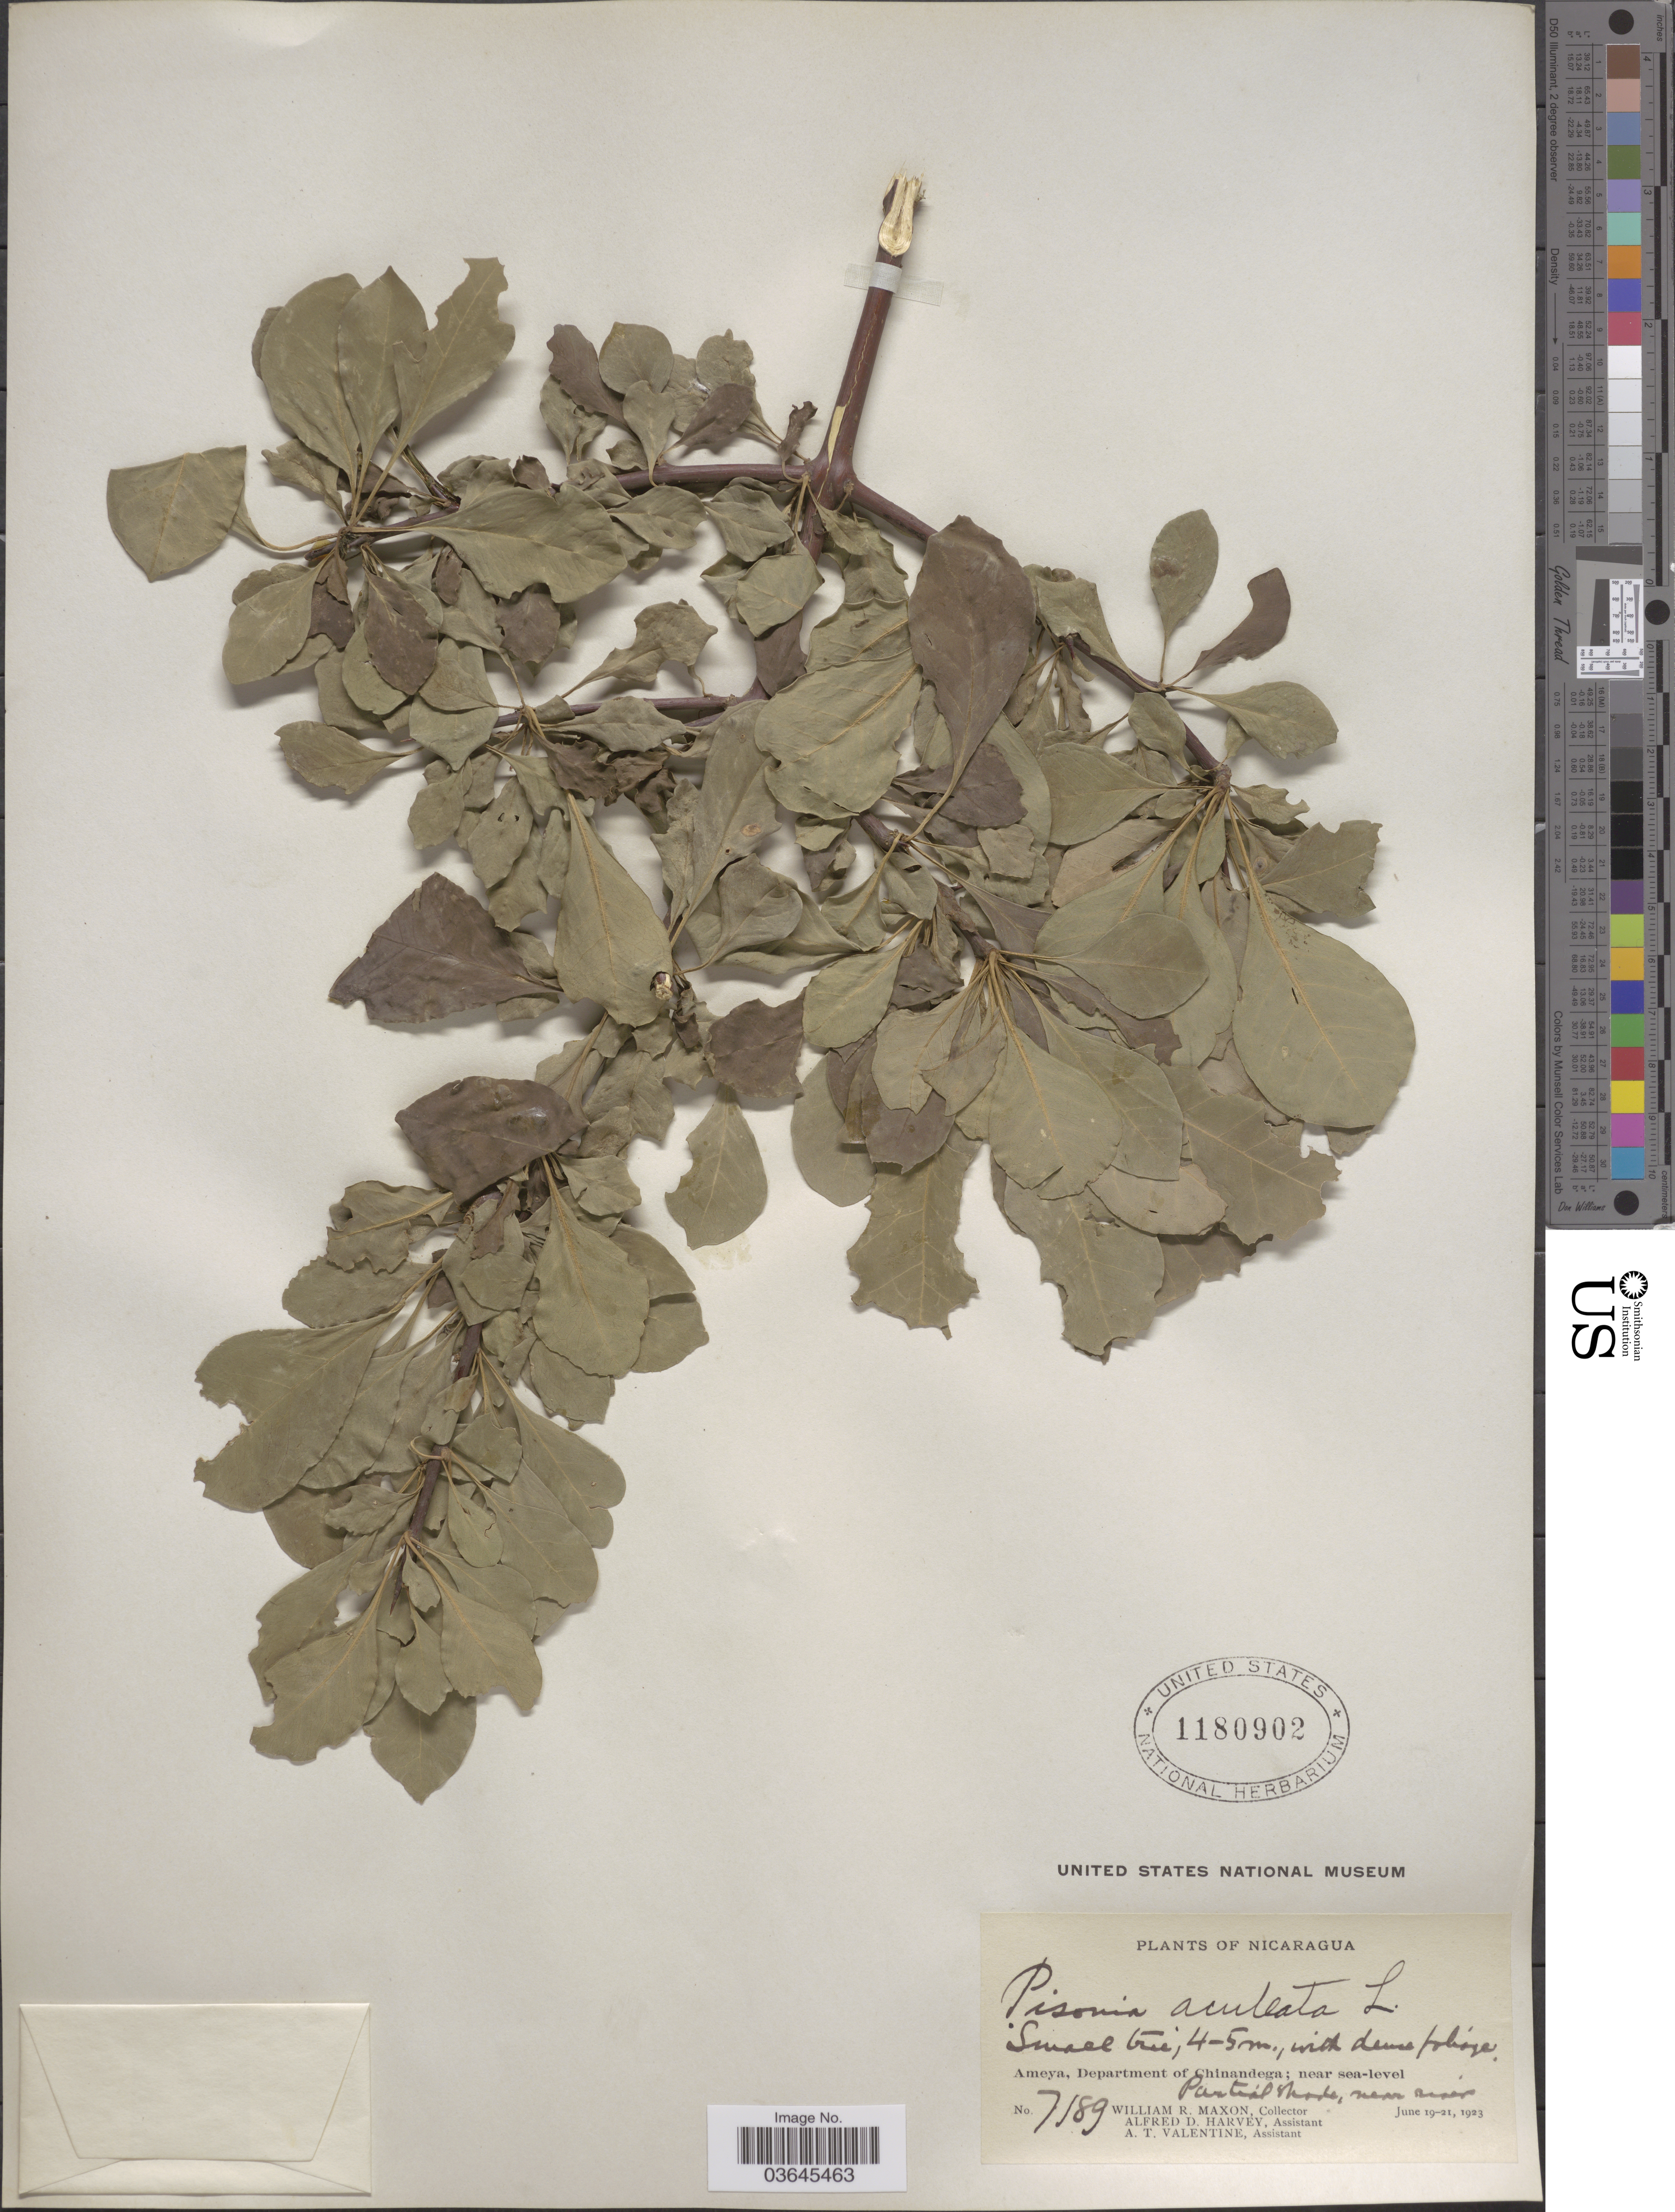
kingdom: Plantae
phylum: Tracheophyta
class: Magnoliopsida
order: Caryophyllales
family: Nyctaginaceae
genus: Pisonia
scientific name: Pisonia aculeata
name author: L.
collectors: W. R. Maxon, A. D. Harvey & A. Valentine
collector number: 7189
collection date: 1923-06-19/1923-06-21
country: Nicaragua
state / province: Chinandega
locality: Ameya, Department of Chinandega.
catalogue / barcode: US 1180902